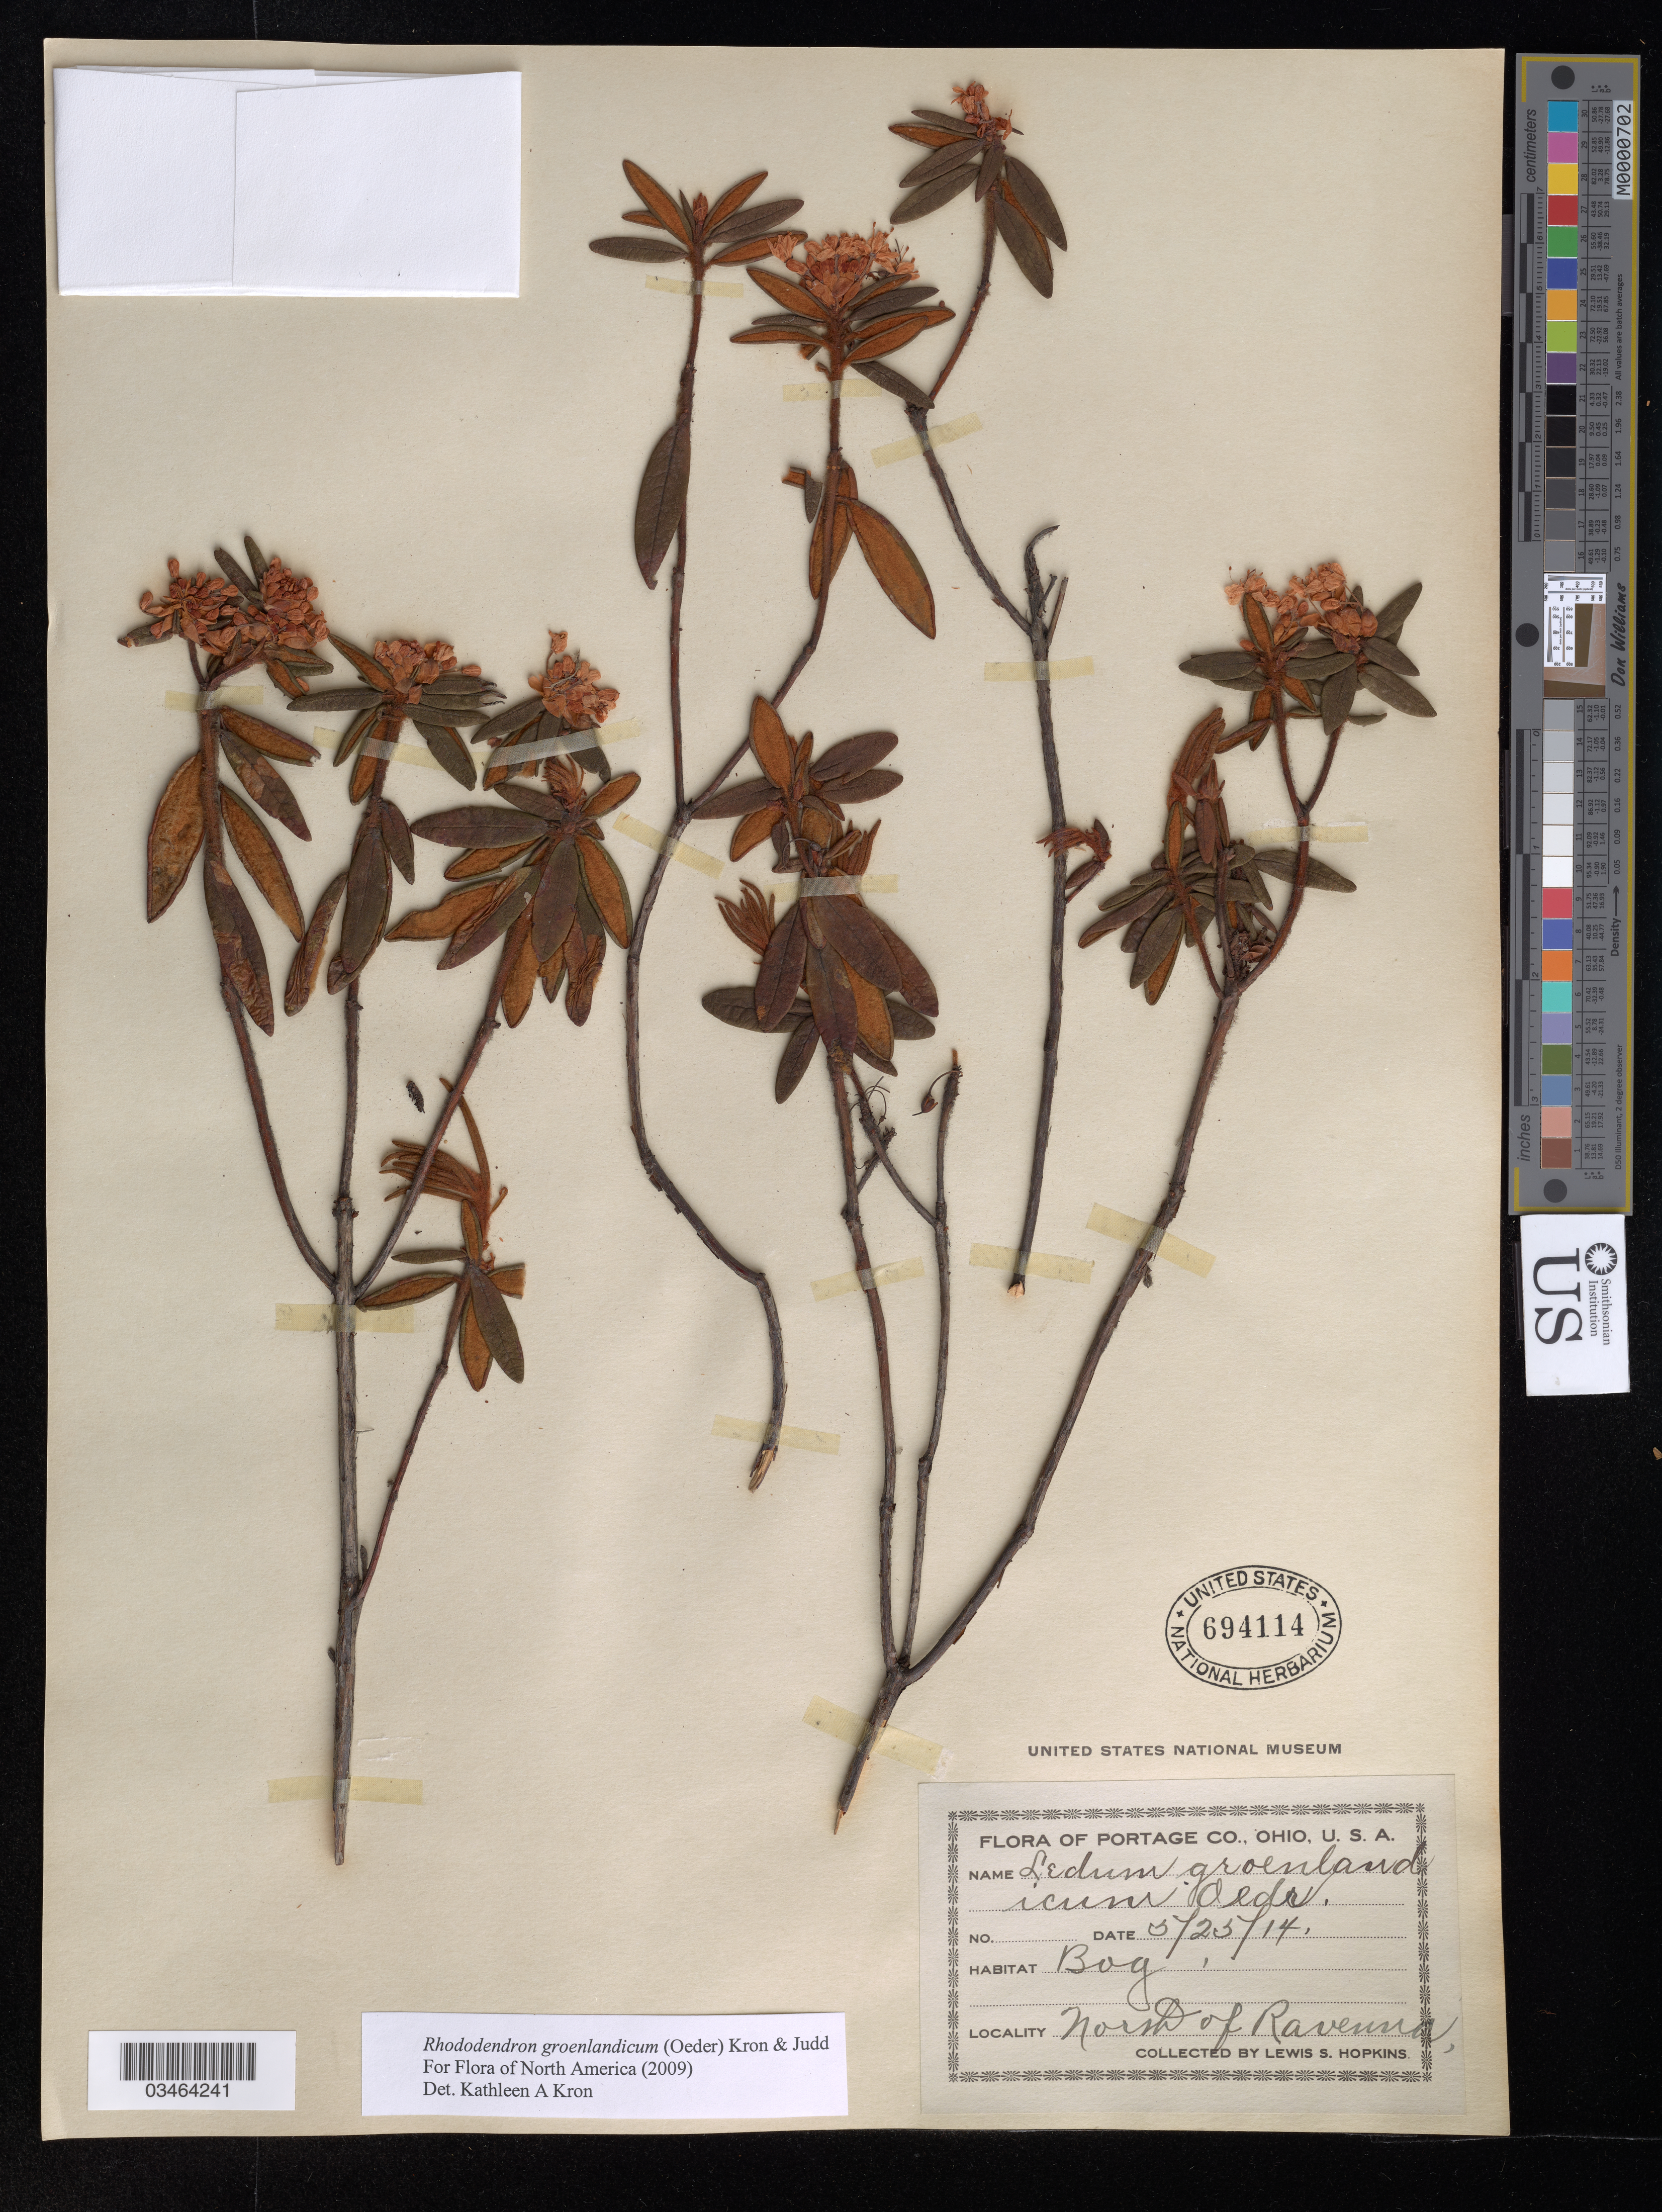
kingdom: Plantae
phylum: Tracheophyta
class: Magnoliopsida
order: Ericales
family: Ericaceae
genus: Rhododendron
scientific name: Rhododendron groenlandicum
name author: (Oeder) Kron & Judd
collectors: L. S. Hopkins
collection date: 1914-05-25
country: United States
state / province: Ohio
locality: Portage Co. North of Ravenna.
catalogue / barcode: US 694114